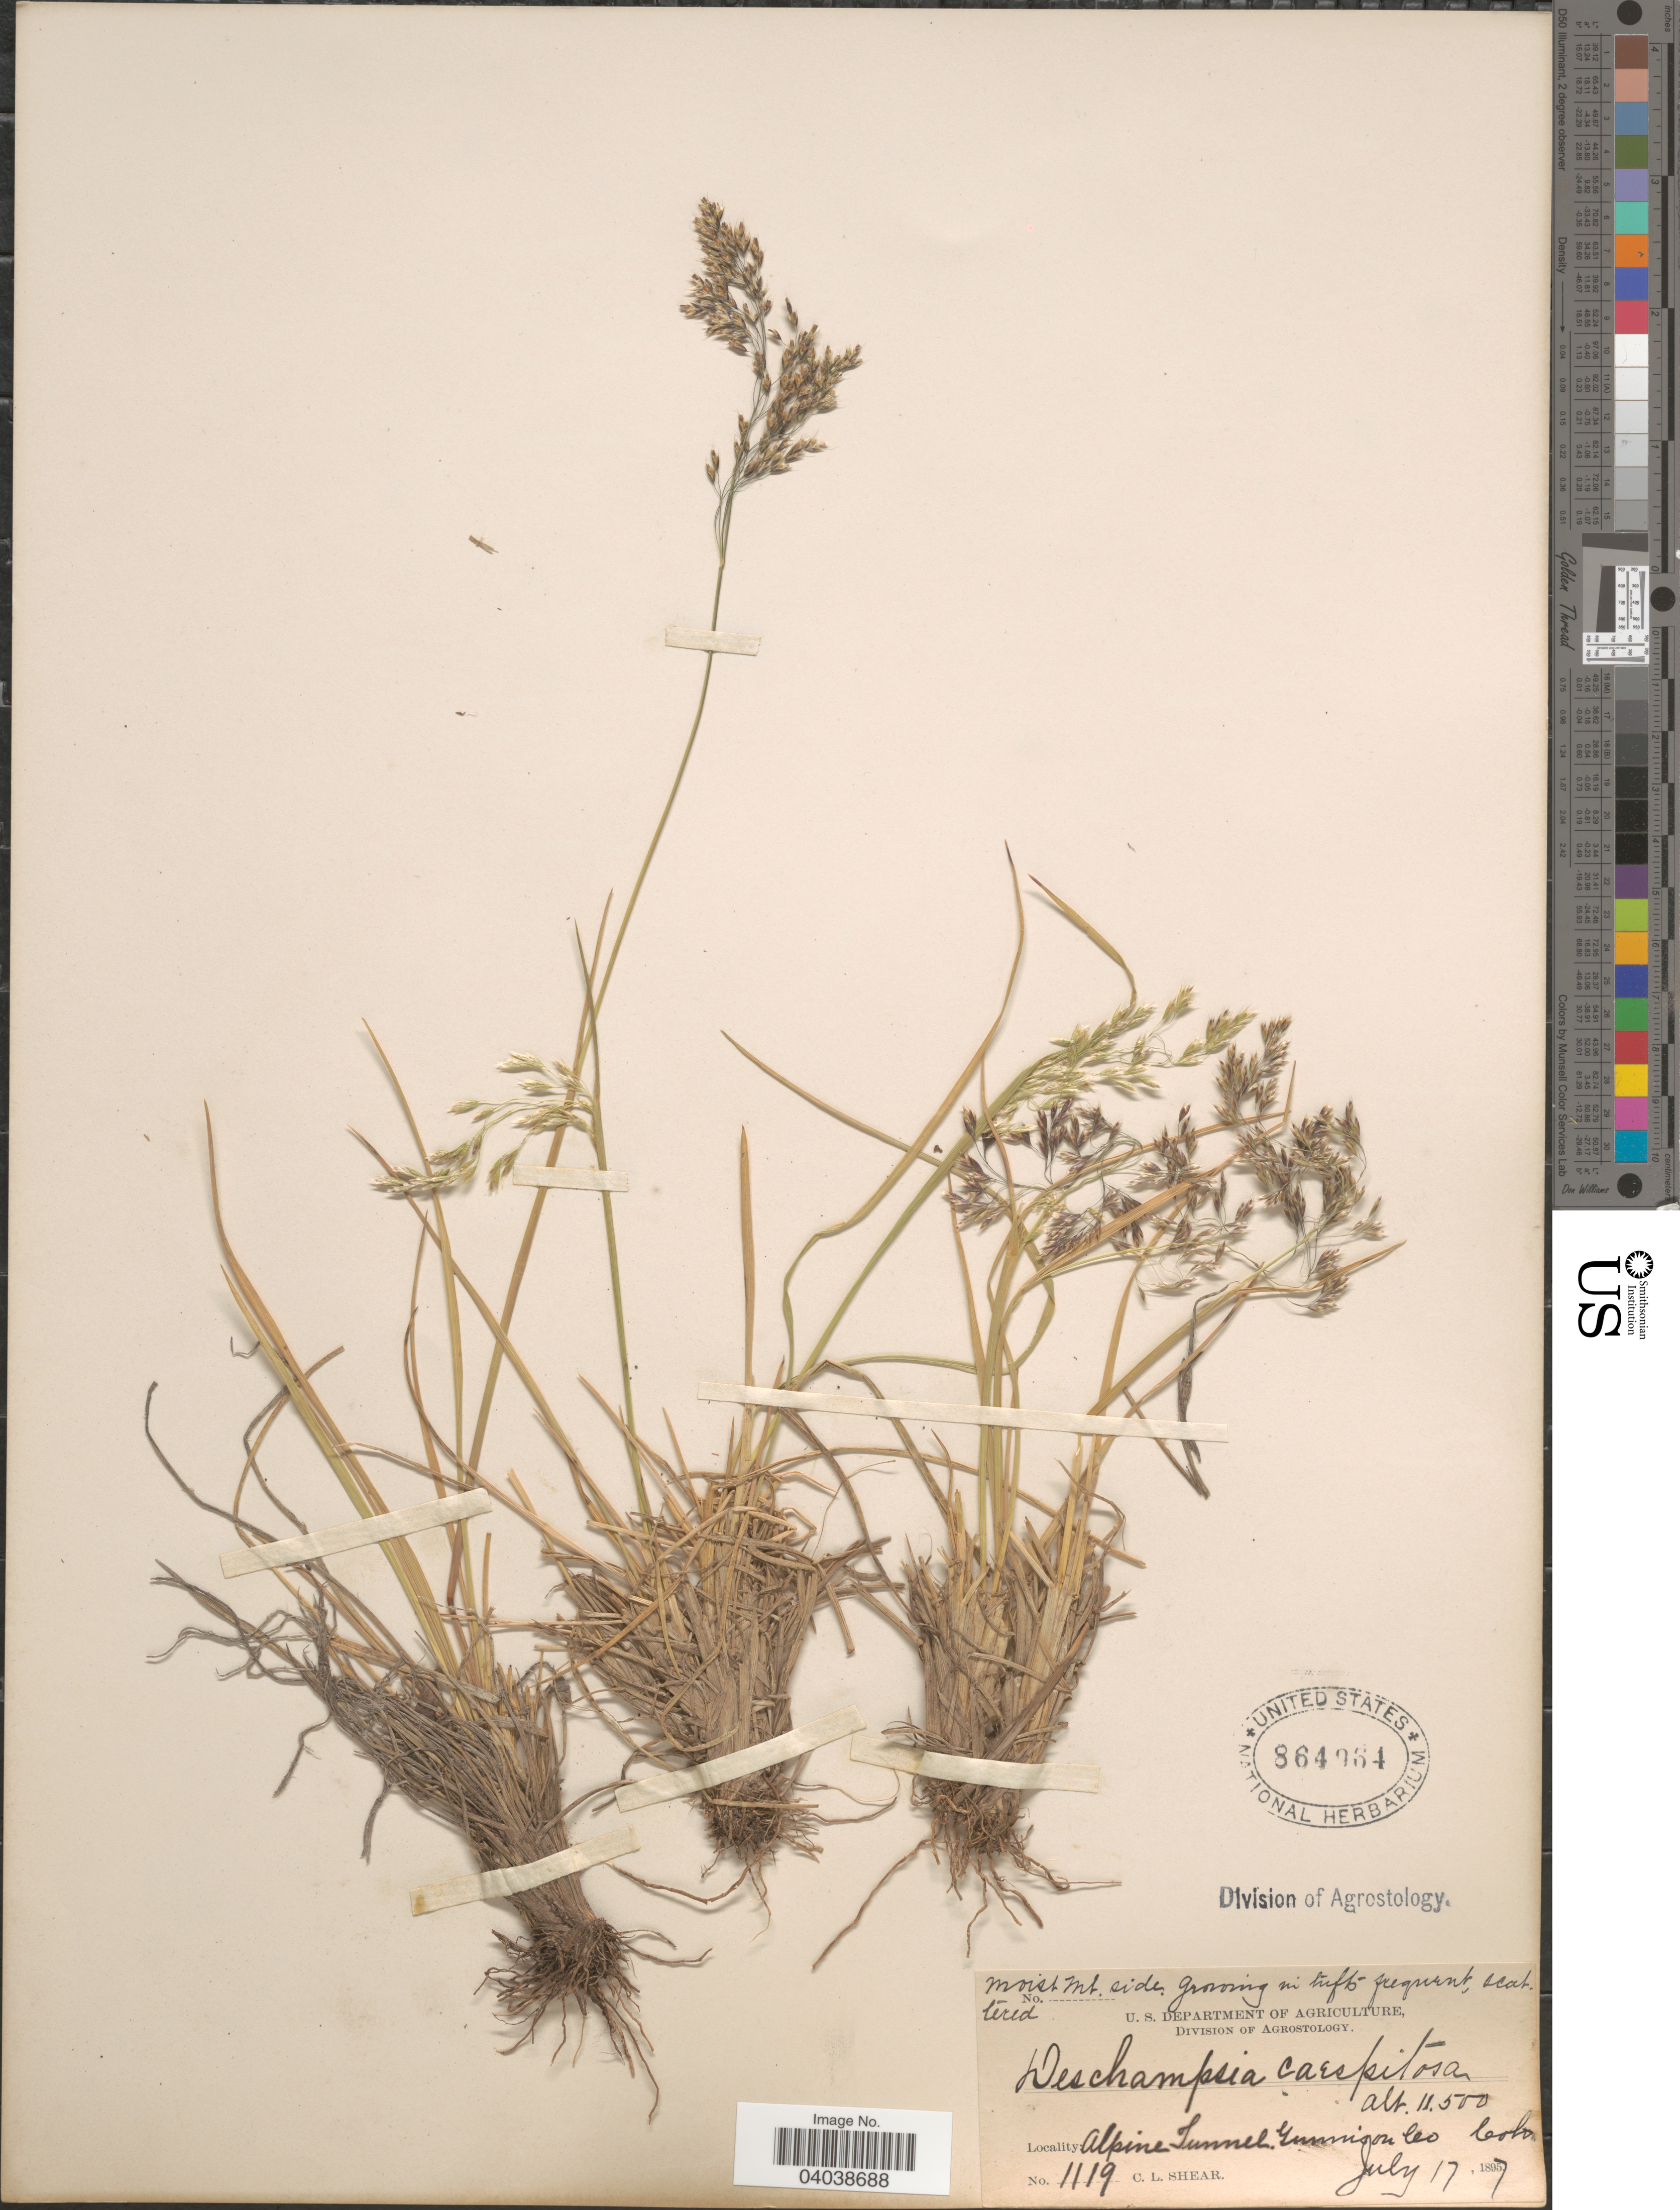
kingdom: Plantae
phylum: Tracheophyta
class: Liliopsida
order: Poales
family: Poaceae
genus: Deschampsia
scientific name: Deschampsia cespitosa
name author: (L.) P. Beauv.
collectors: C. L. Shear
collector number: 1119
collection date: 1897-07-17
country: United States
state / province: Colorado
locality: Alpine Tunnel. Gunnison Co.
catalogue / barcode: US 864964